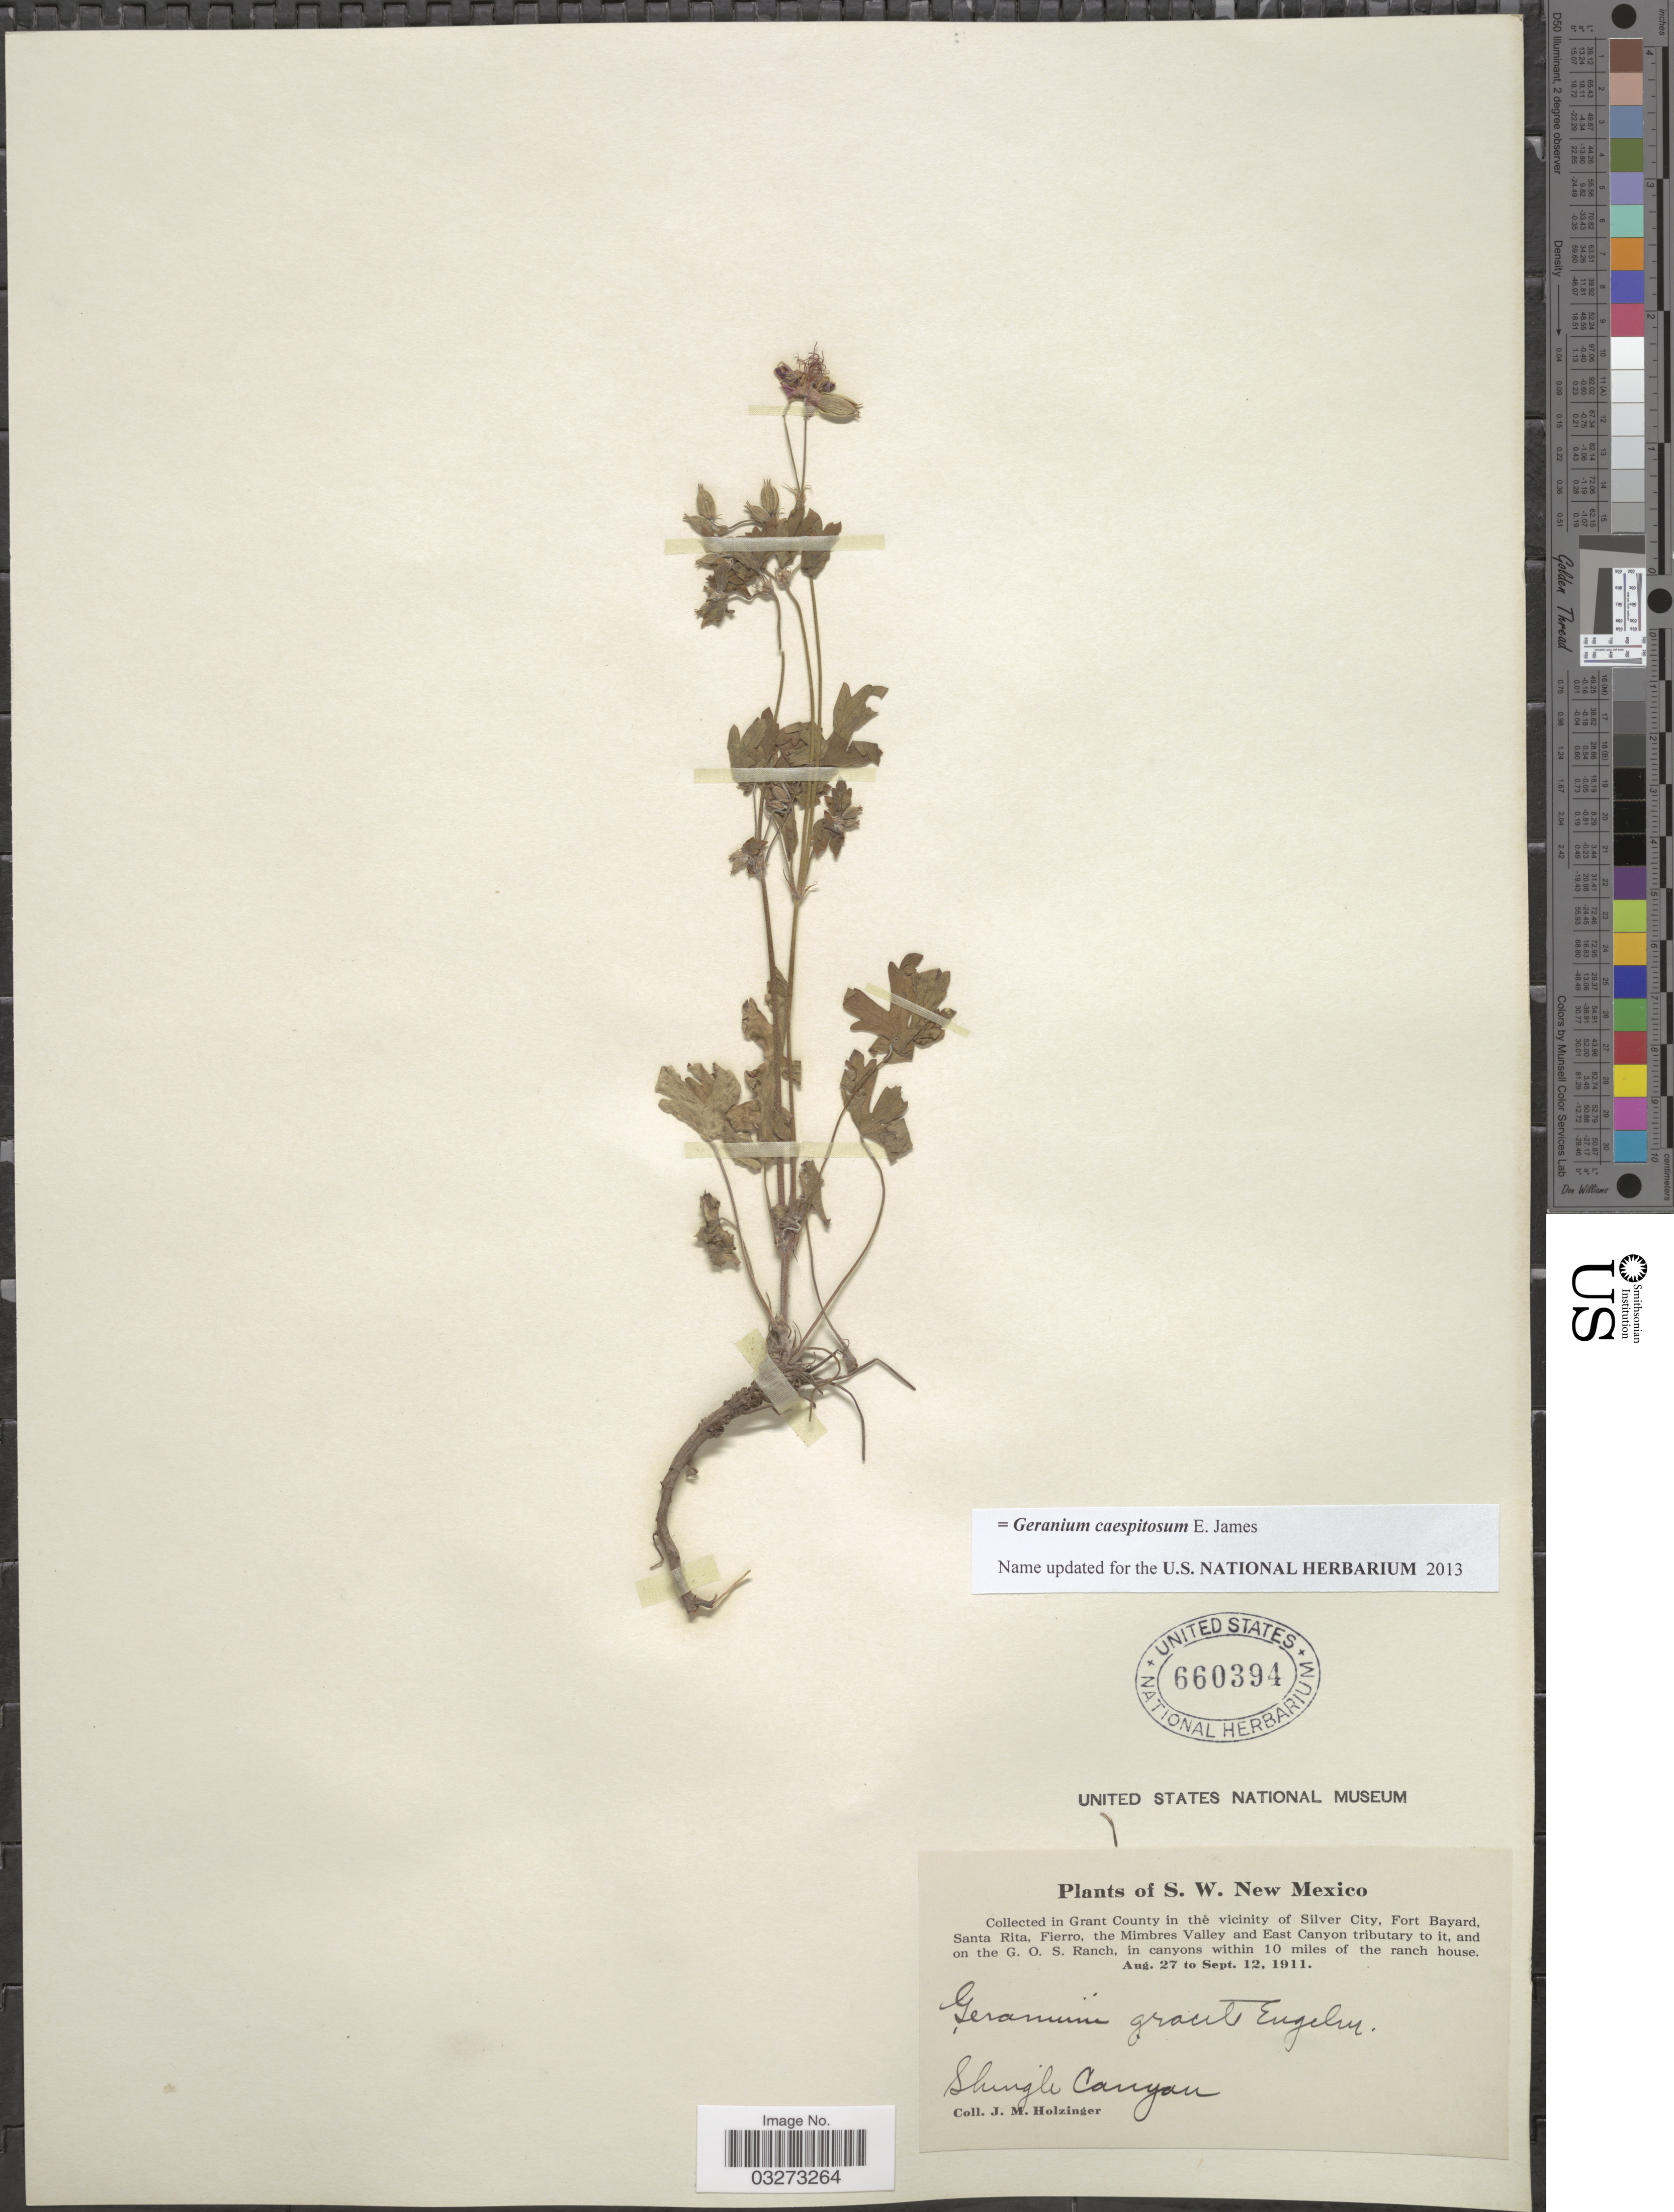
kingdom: Plantae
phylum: Tracheophyta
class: Magnoliopsida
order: Geraniales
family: Geraniaceae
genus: Geranium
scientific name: Geranium caespitosum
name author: E. James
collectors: J. M. Holzinger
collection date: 1911-08-27/1911-09-12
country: United States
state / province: New Mexico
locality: S. W. New Mexico. Collected in Grant County in the vicinity of Silver City, Fort Bayard, Santa Rita, Fierro, the Mimbres Valley and East Canyon tributary to it, and on the G. O. S. Ranch, in canyons within 10 miles of the ranch house. Shingle Canyon.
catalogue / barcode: US 660394